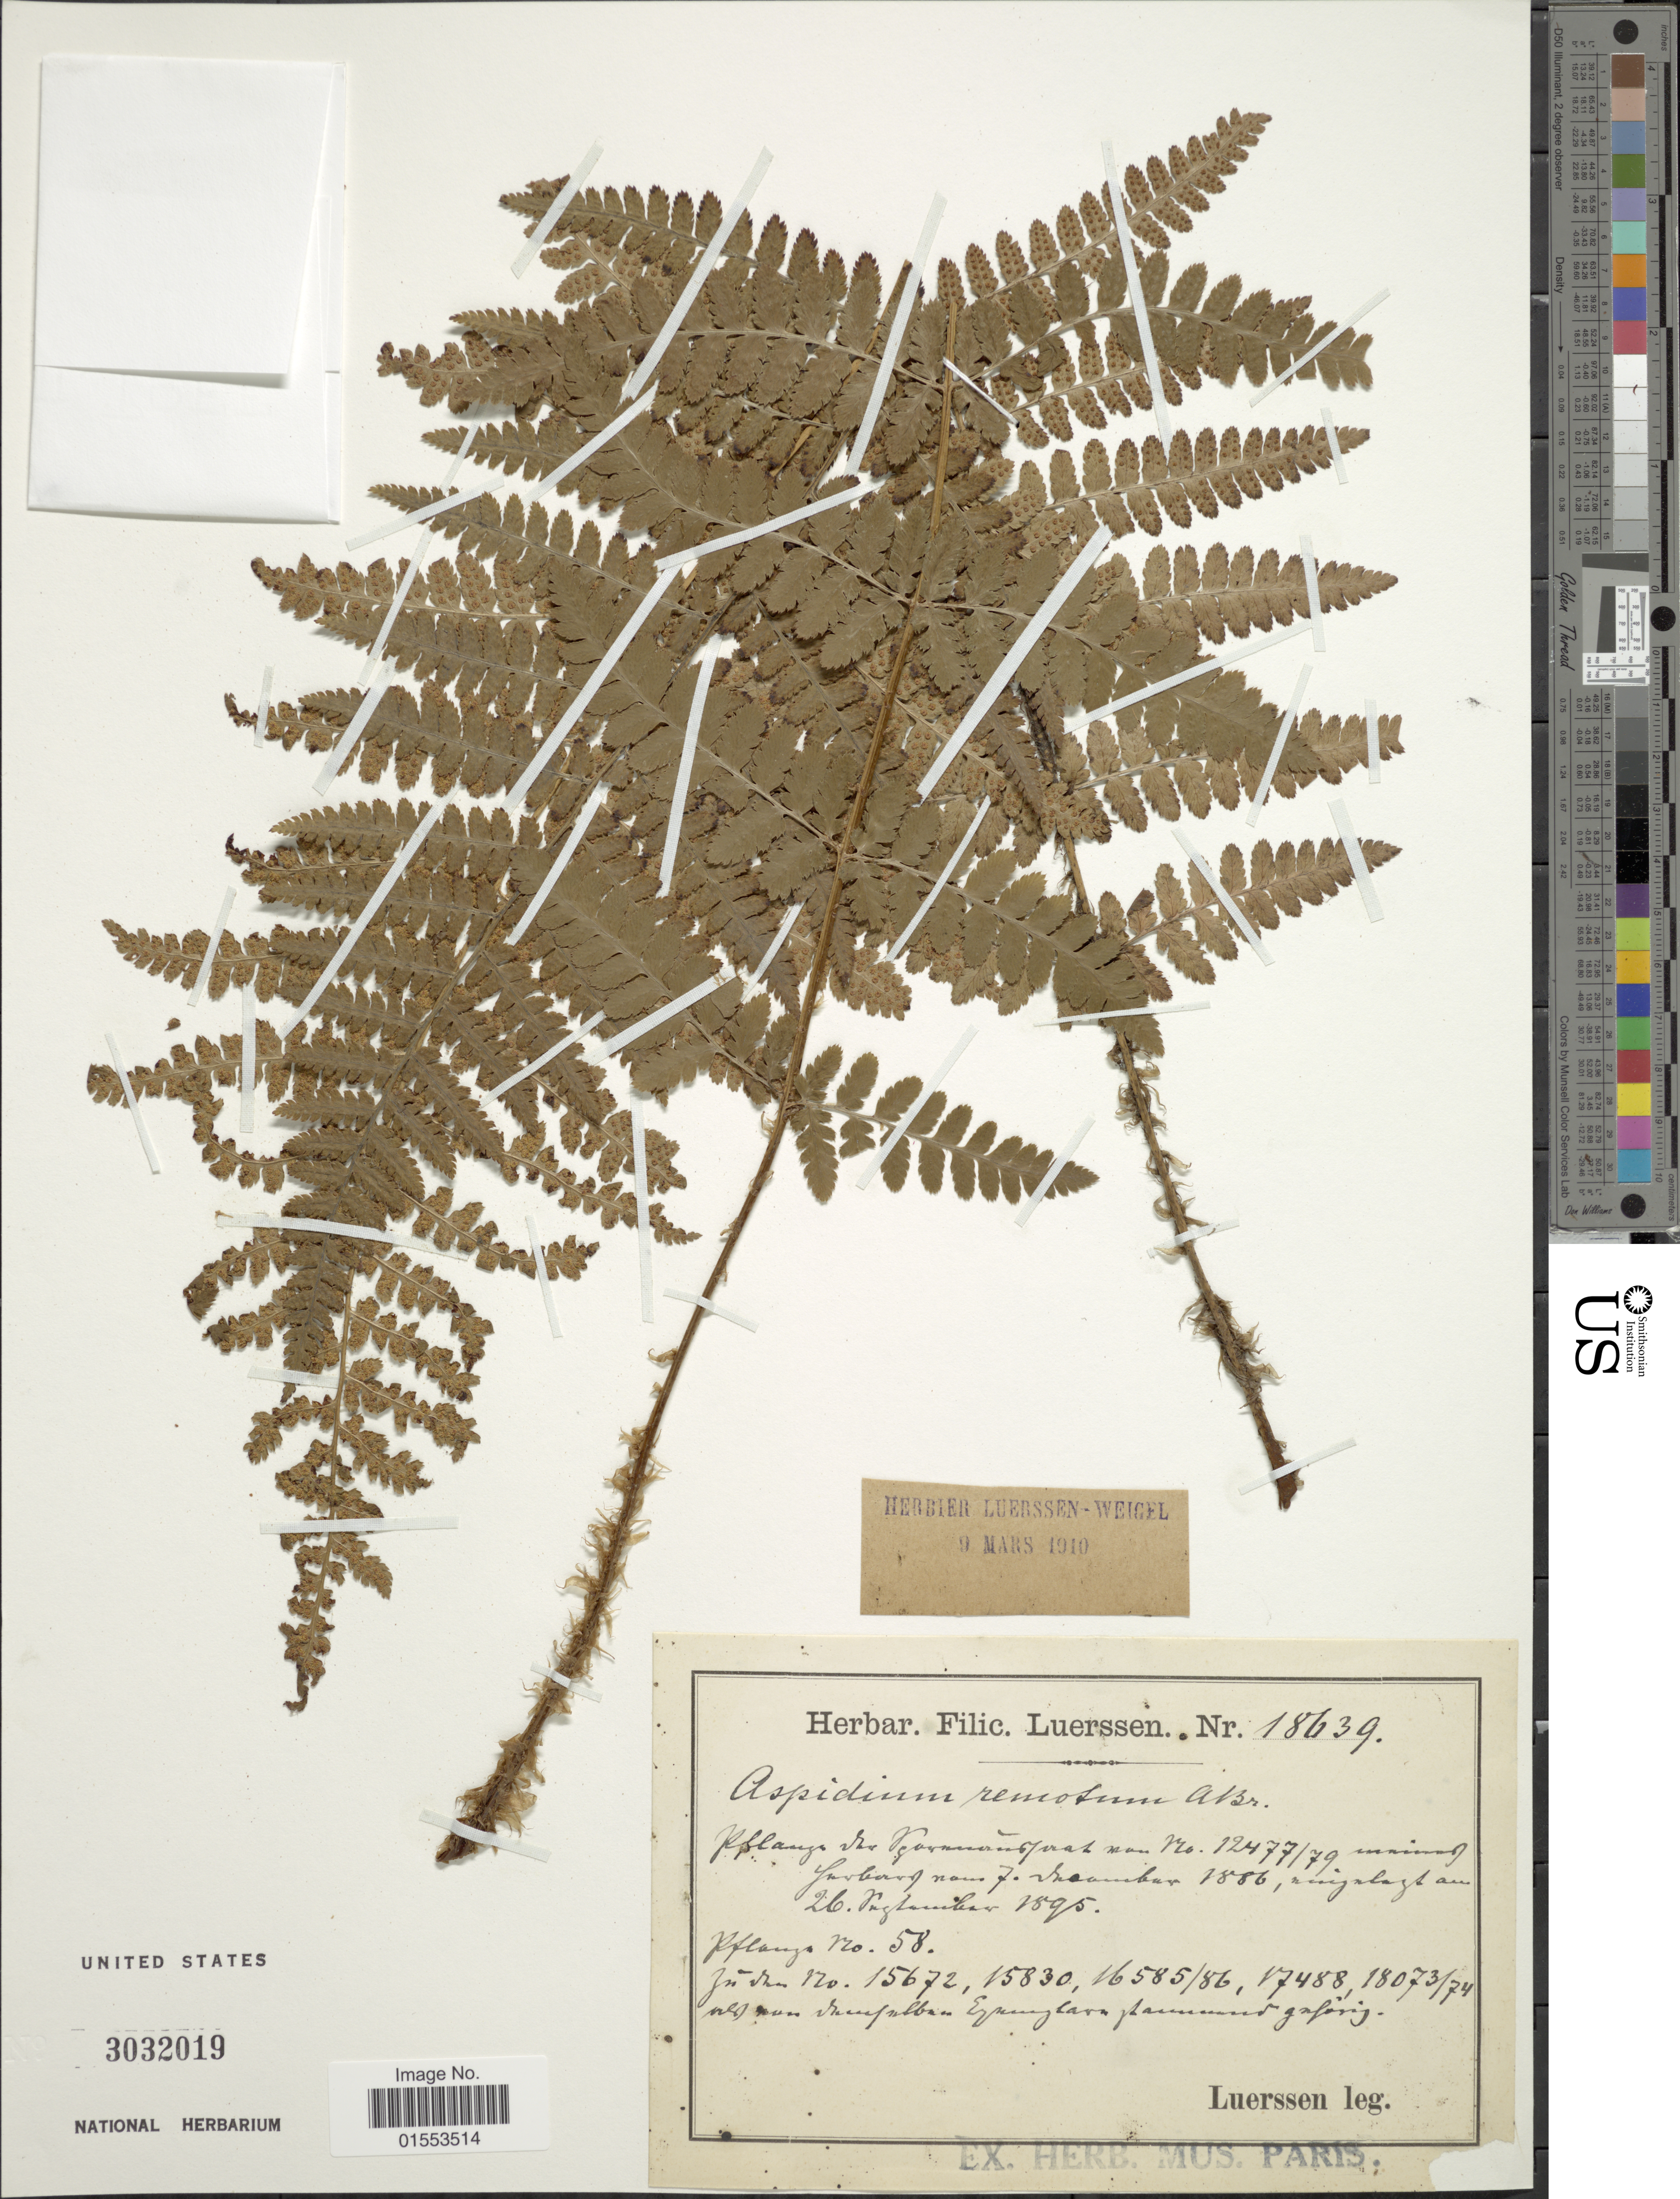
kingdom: Plantae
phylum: Tracheophyta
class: Polypodiopsida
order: Polypodiales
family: Dryopteridaceae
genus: Dryopteris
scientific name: Dryopteris remota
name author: (A. Braun) Hayek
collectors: C. Luerssen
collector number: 18639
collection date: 1886-12-07/1895-11-26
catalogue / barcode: US 3032019